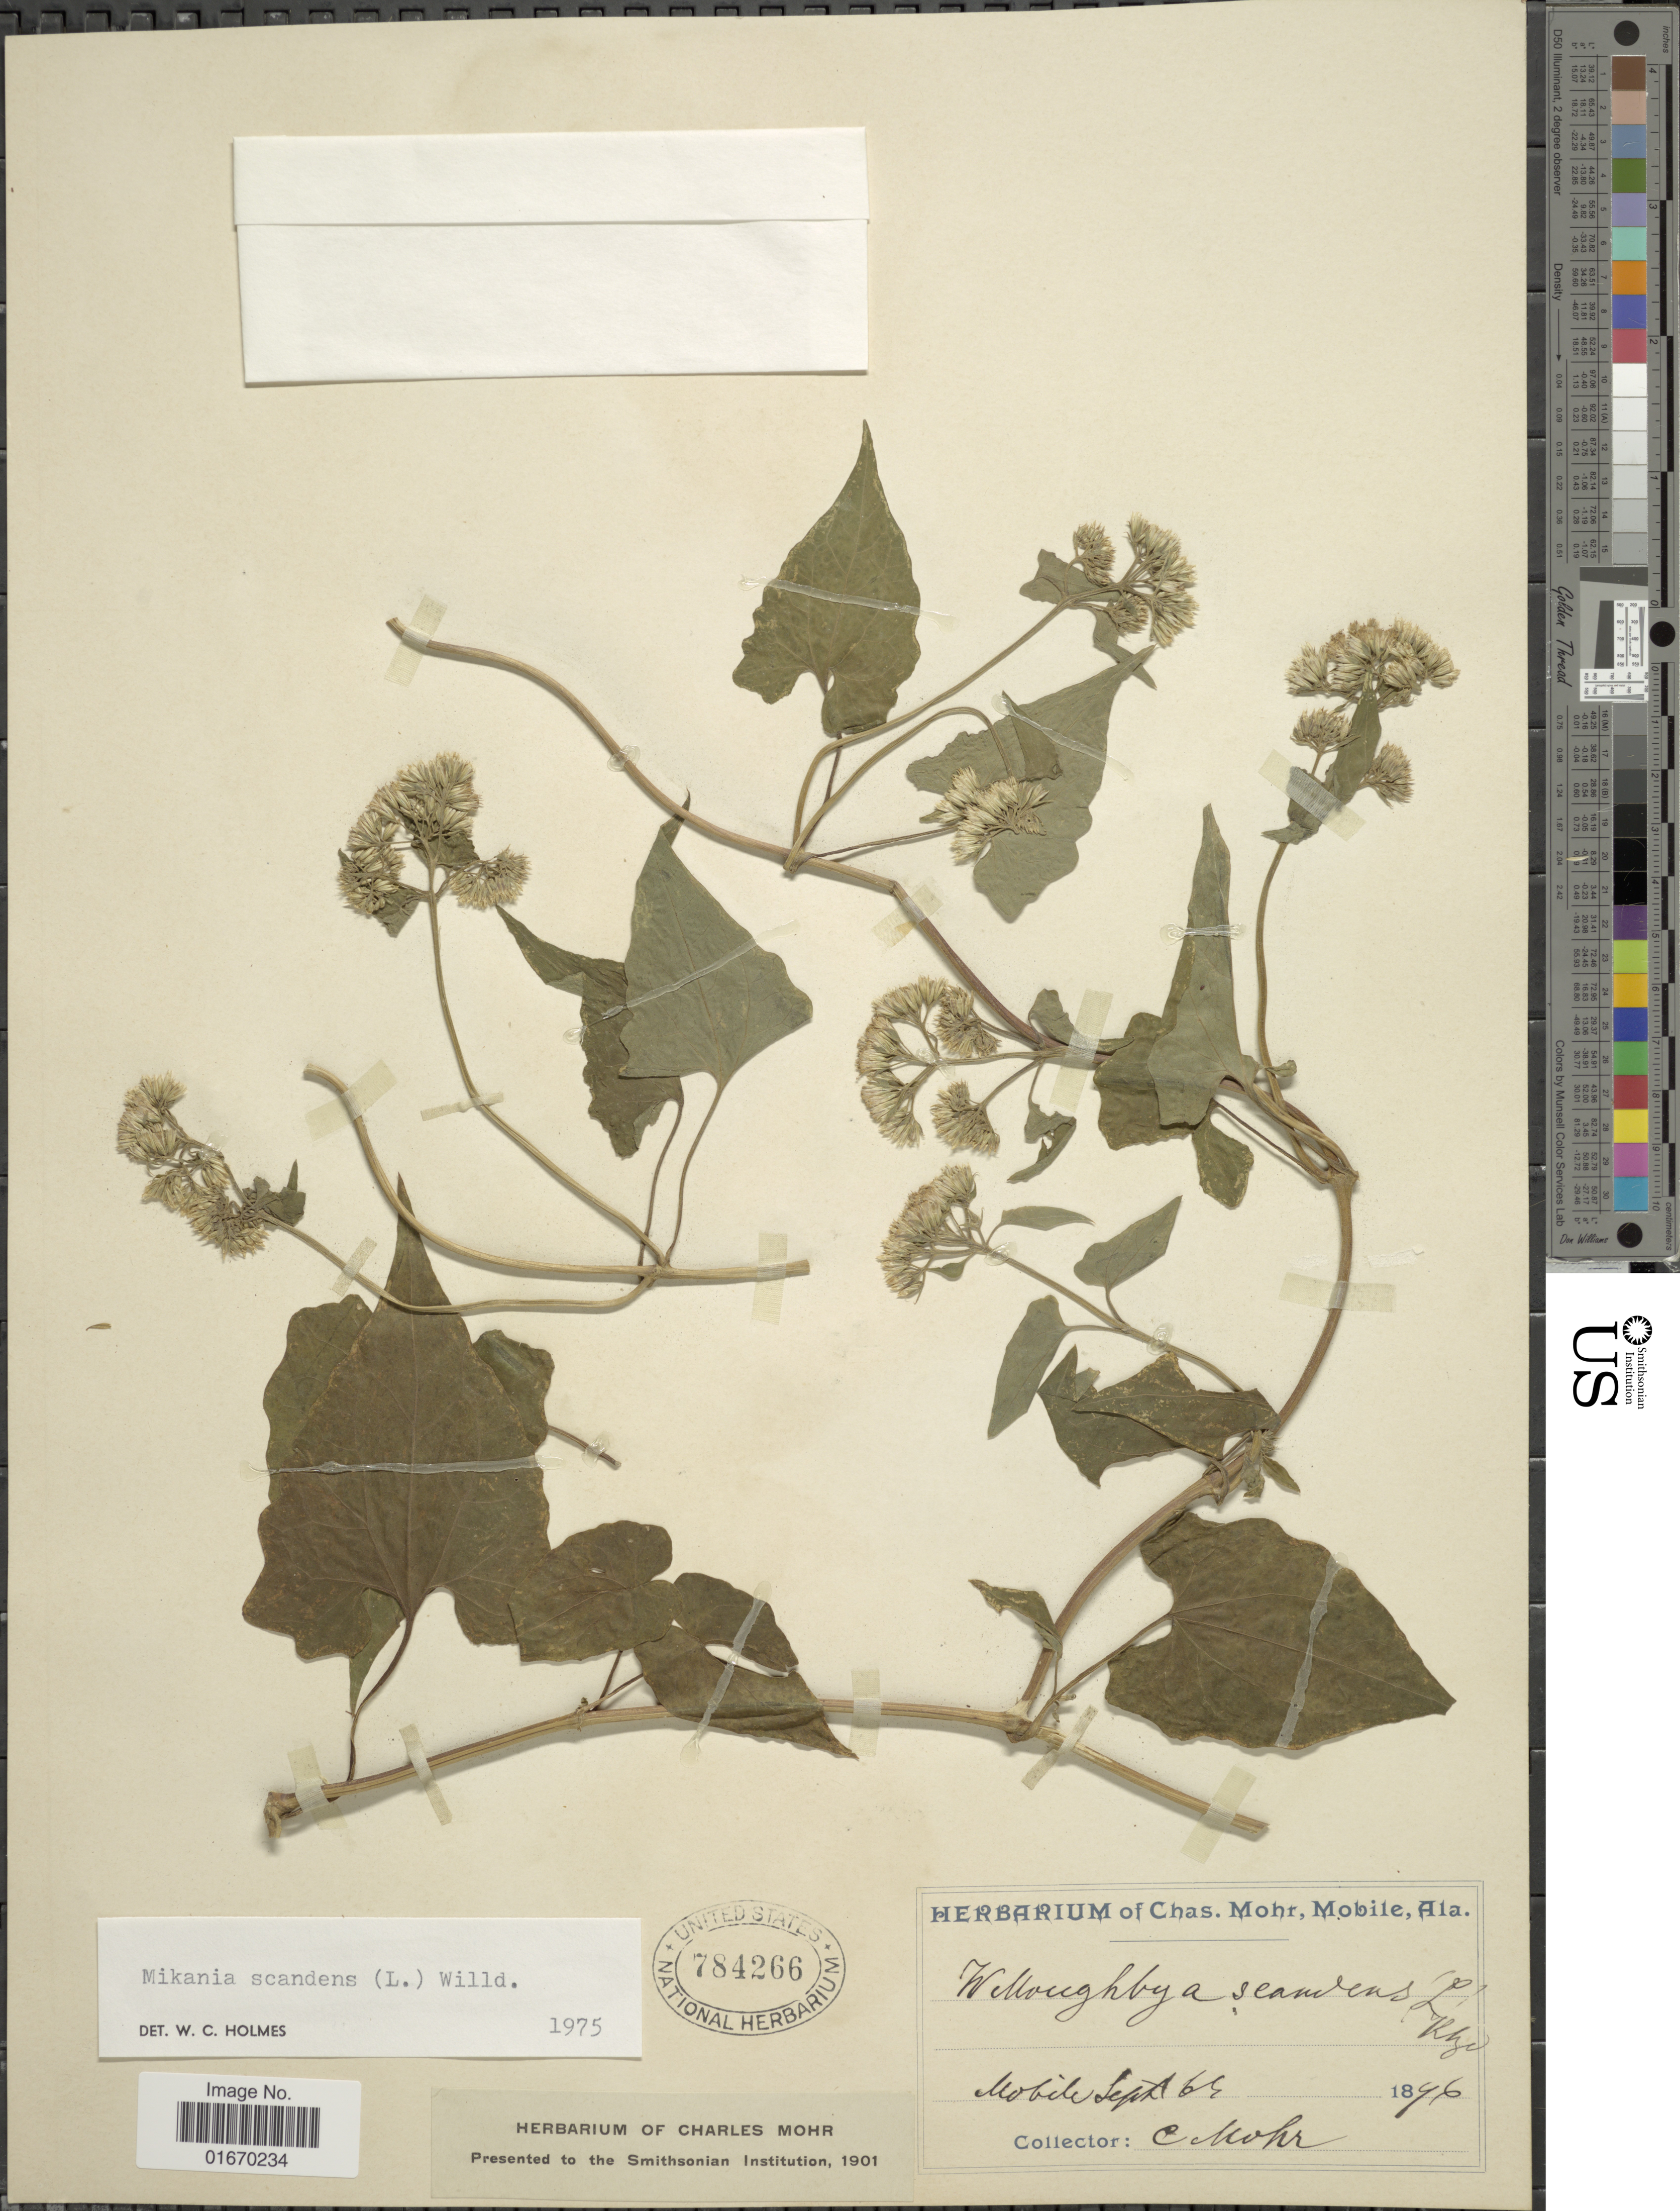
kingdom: Plantae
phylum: Tracheophyta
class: Magnoliopsida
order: Asterales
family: Asteraceae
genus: Mikania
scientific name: Mikania scandens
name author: (L.) Willd.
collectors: C. T. Mohr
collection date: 1896-09-06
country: United States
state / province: Alabama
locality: Mobile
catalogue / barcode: US 784266